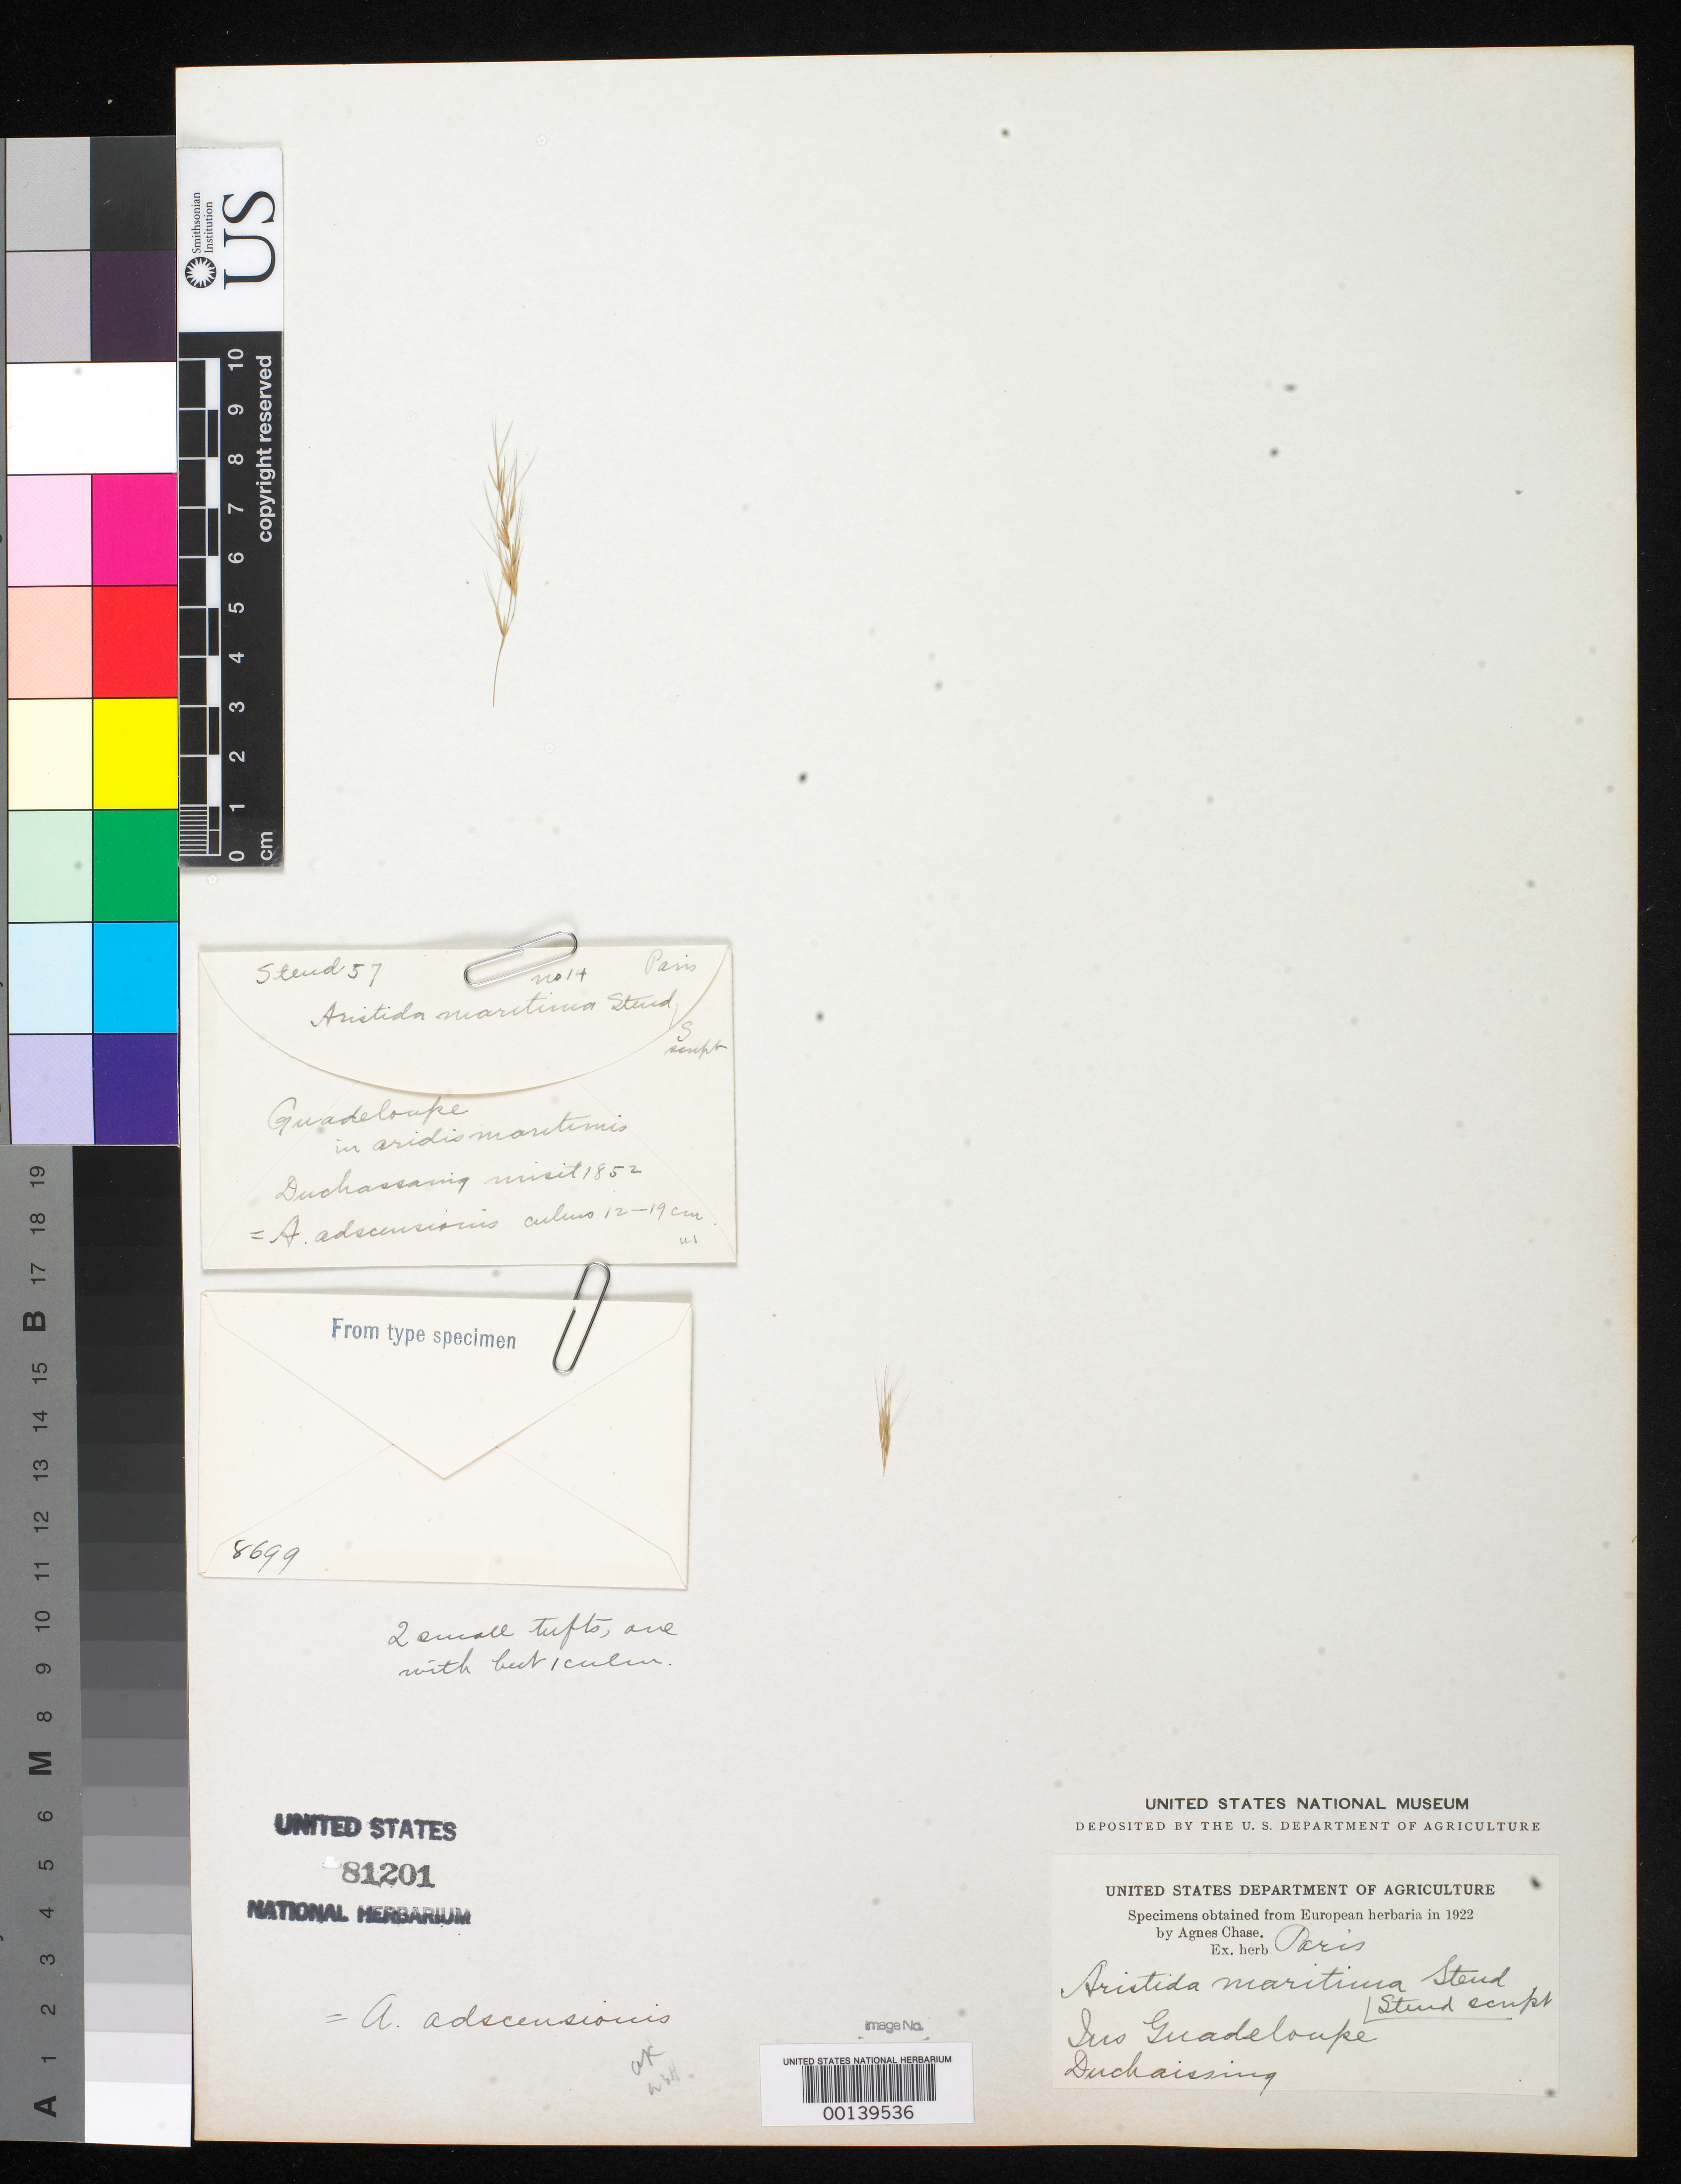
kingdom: Plantae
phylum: Tracheophyta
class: Liliopsida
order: Poales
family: Poaceae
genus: Aristida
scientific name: Aristida maritima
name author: Steud.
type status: Type Fragment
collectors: É. P. Duchasssaing de Fontbressin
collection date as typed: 1852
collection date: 1852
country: Guadeloupe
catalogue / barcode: US 81201